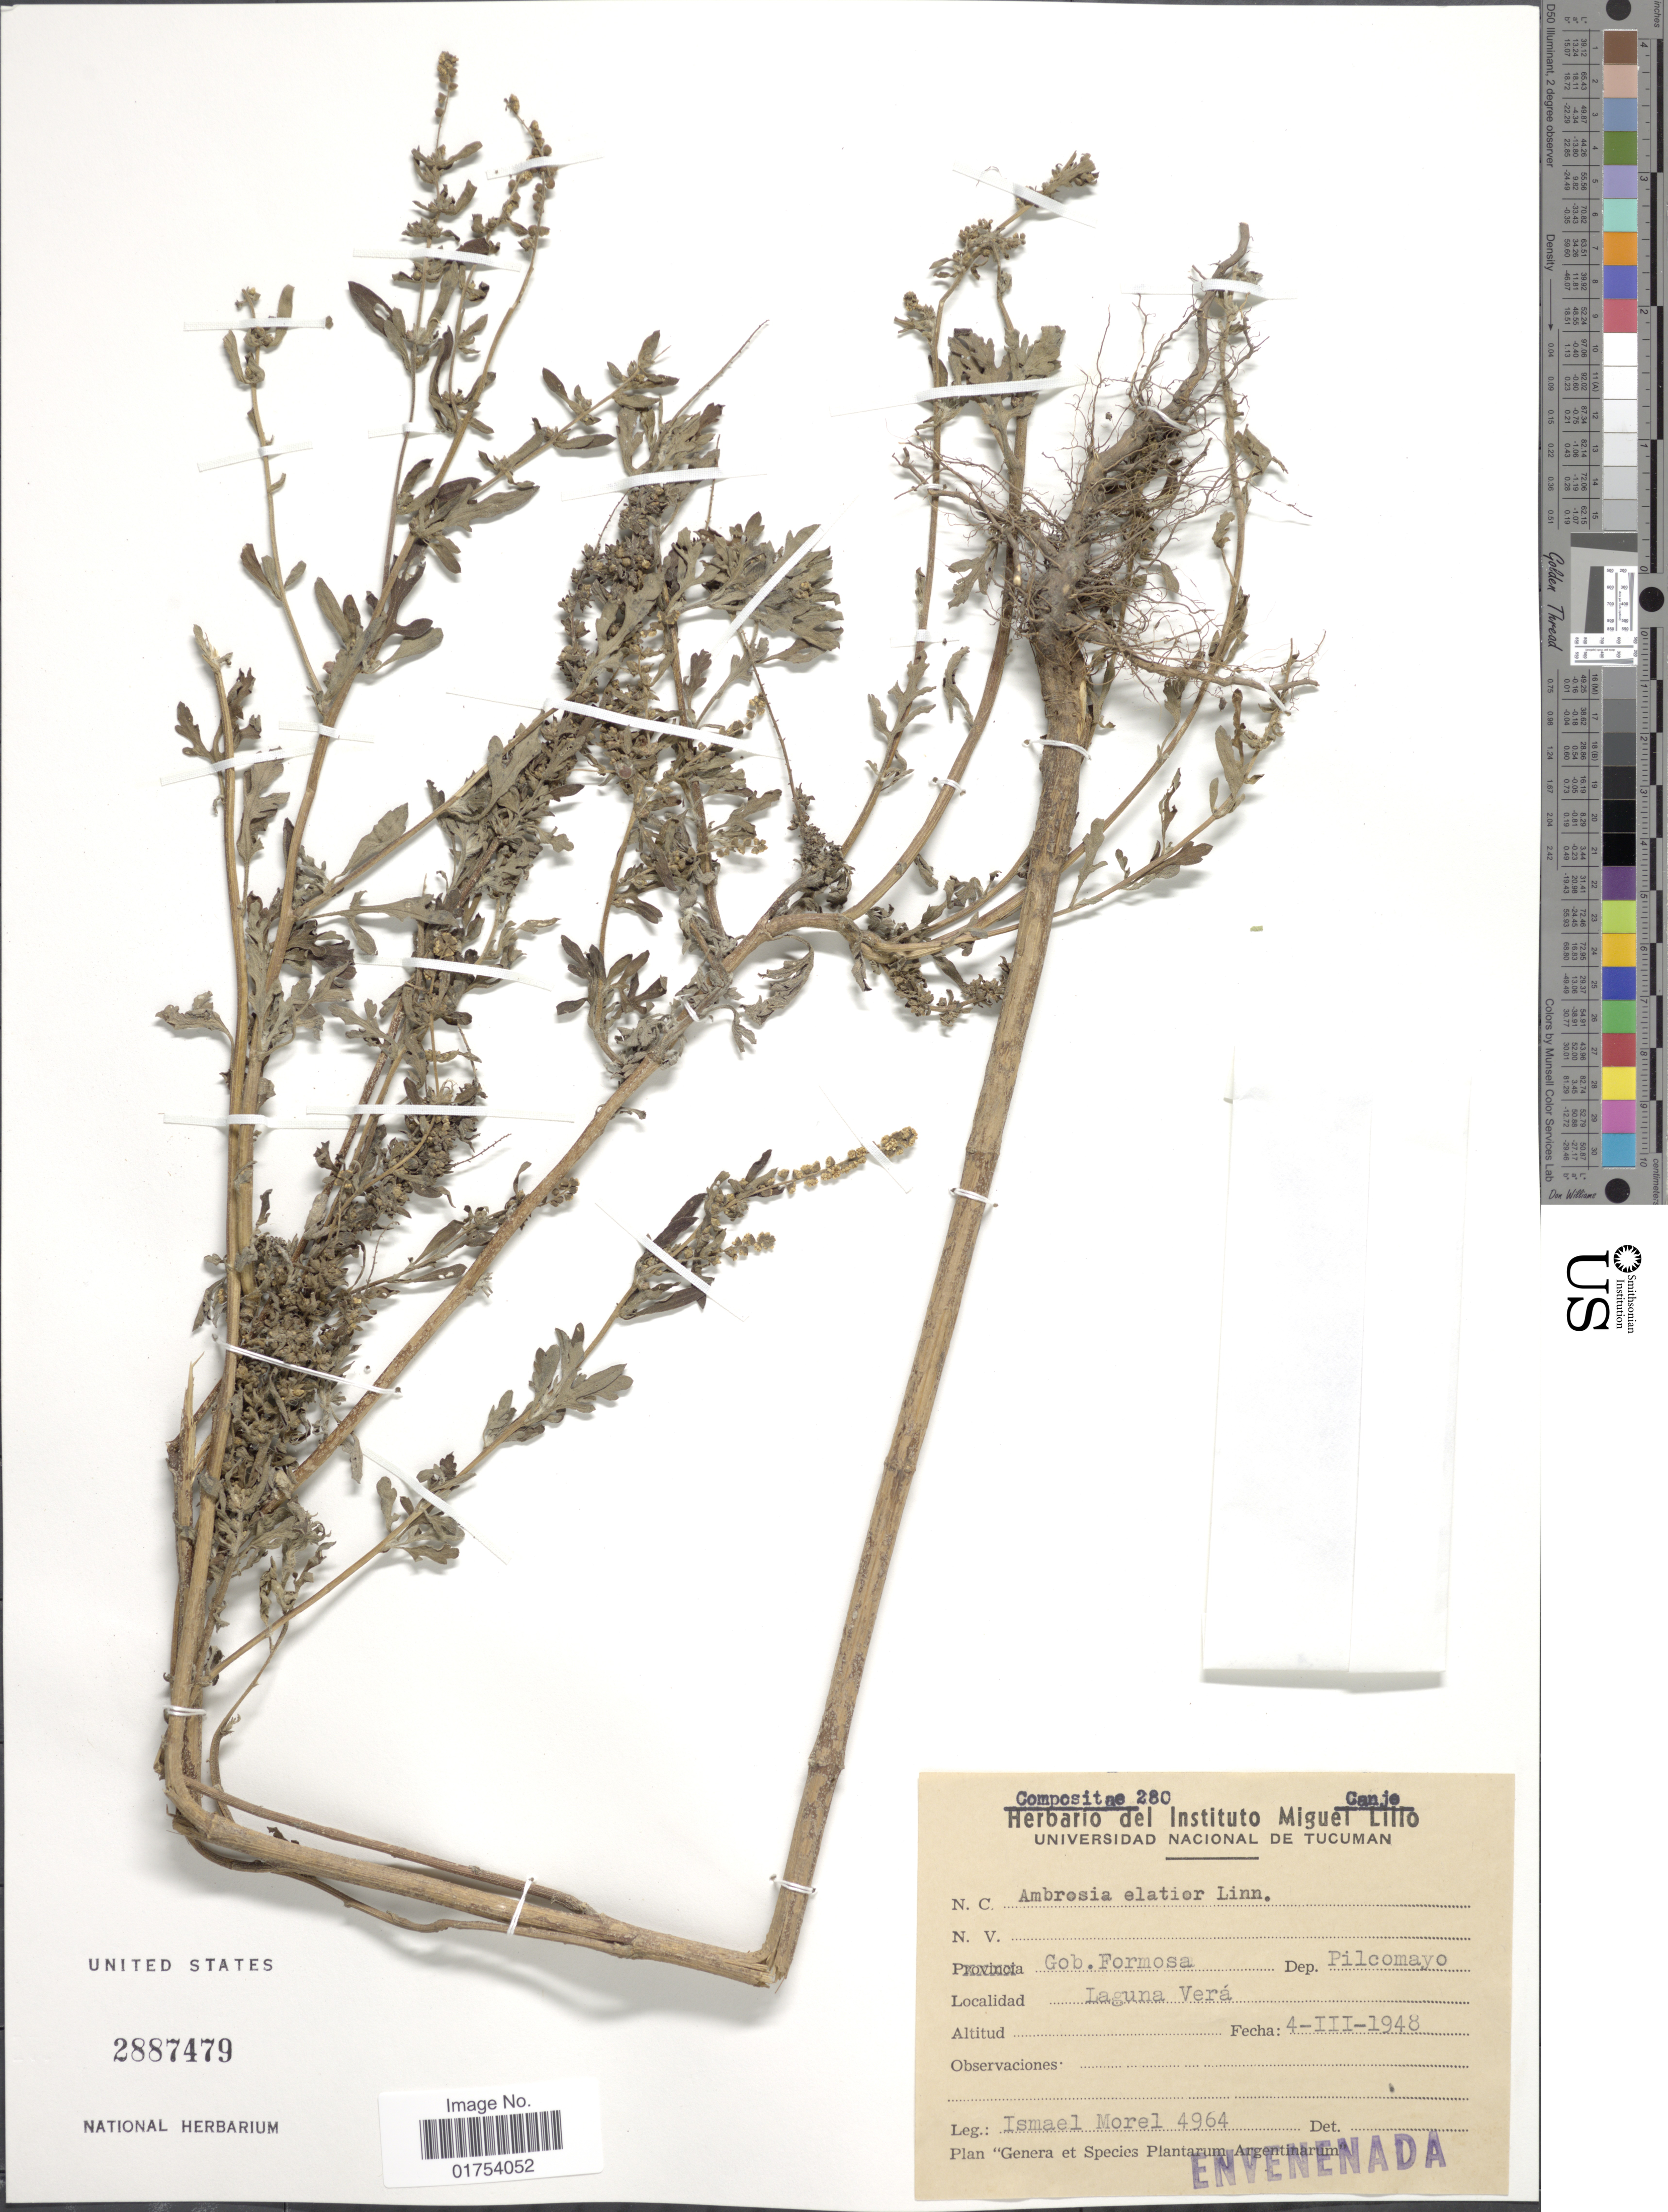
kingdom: Plantae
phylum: Tracheophyta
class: Magnoliopsida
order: Asterales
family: Asteraceae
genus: Ambrosia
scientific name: Ambrosia elatior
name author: L.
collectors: I. Morel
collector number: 4964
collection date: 1948-03-04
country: Argentina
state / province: Formosa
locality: Gob. Formosa, Dep. Pilcomayo, Laguna Vera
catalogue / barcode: US 2887479